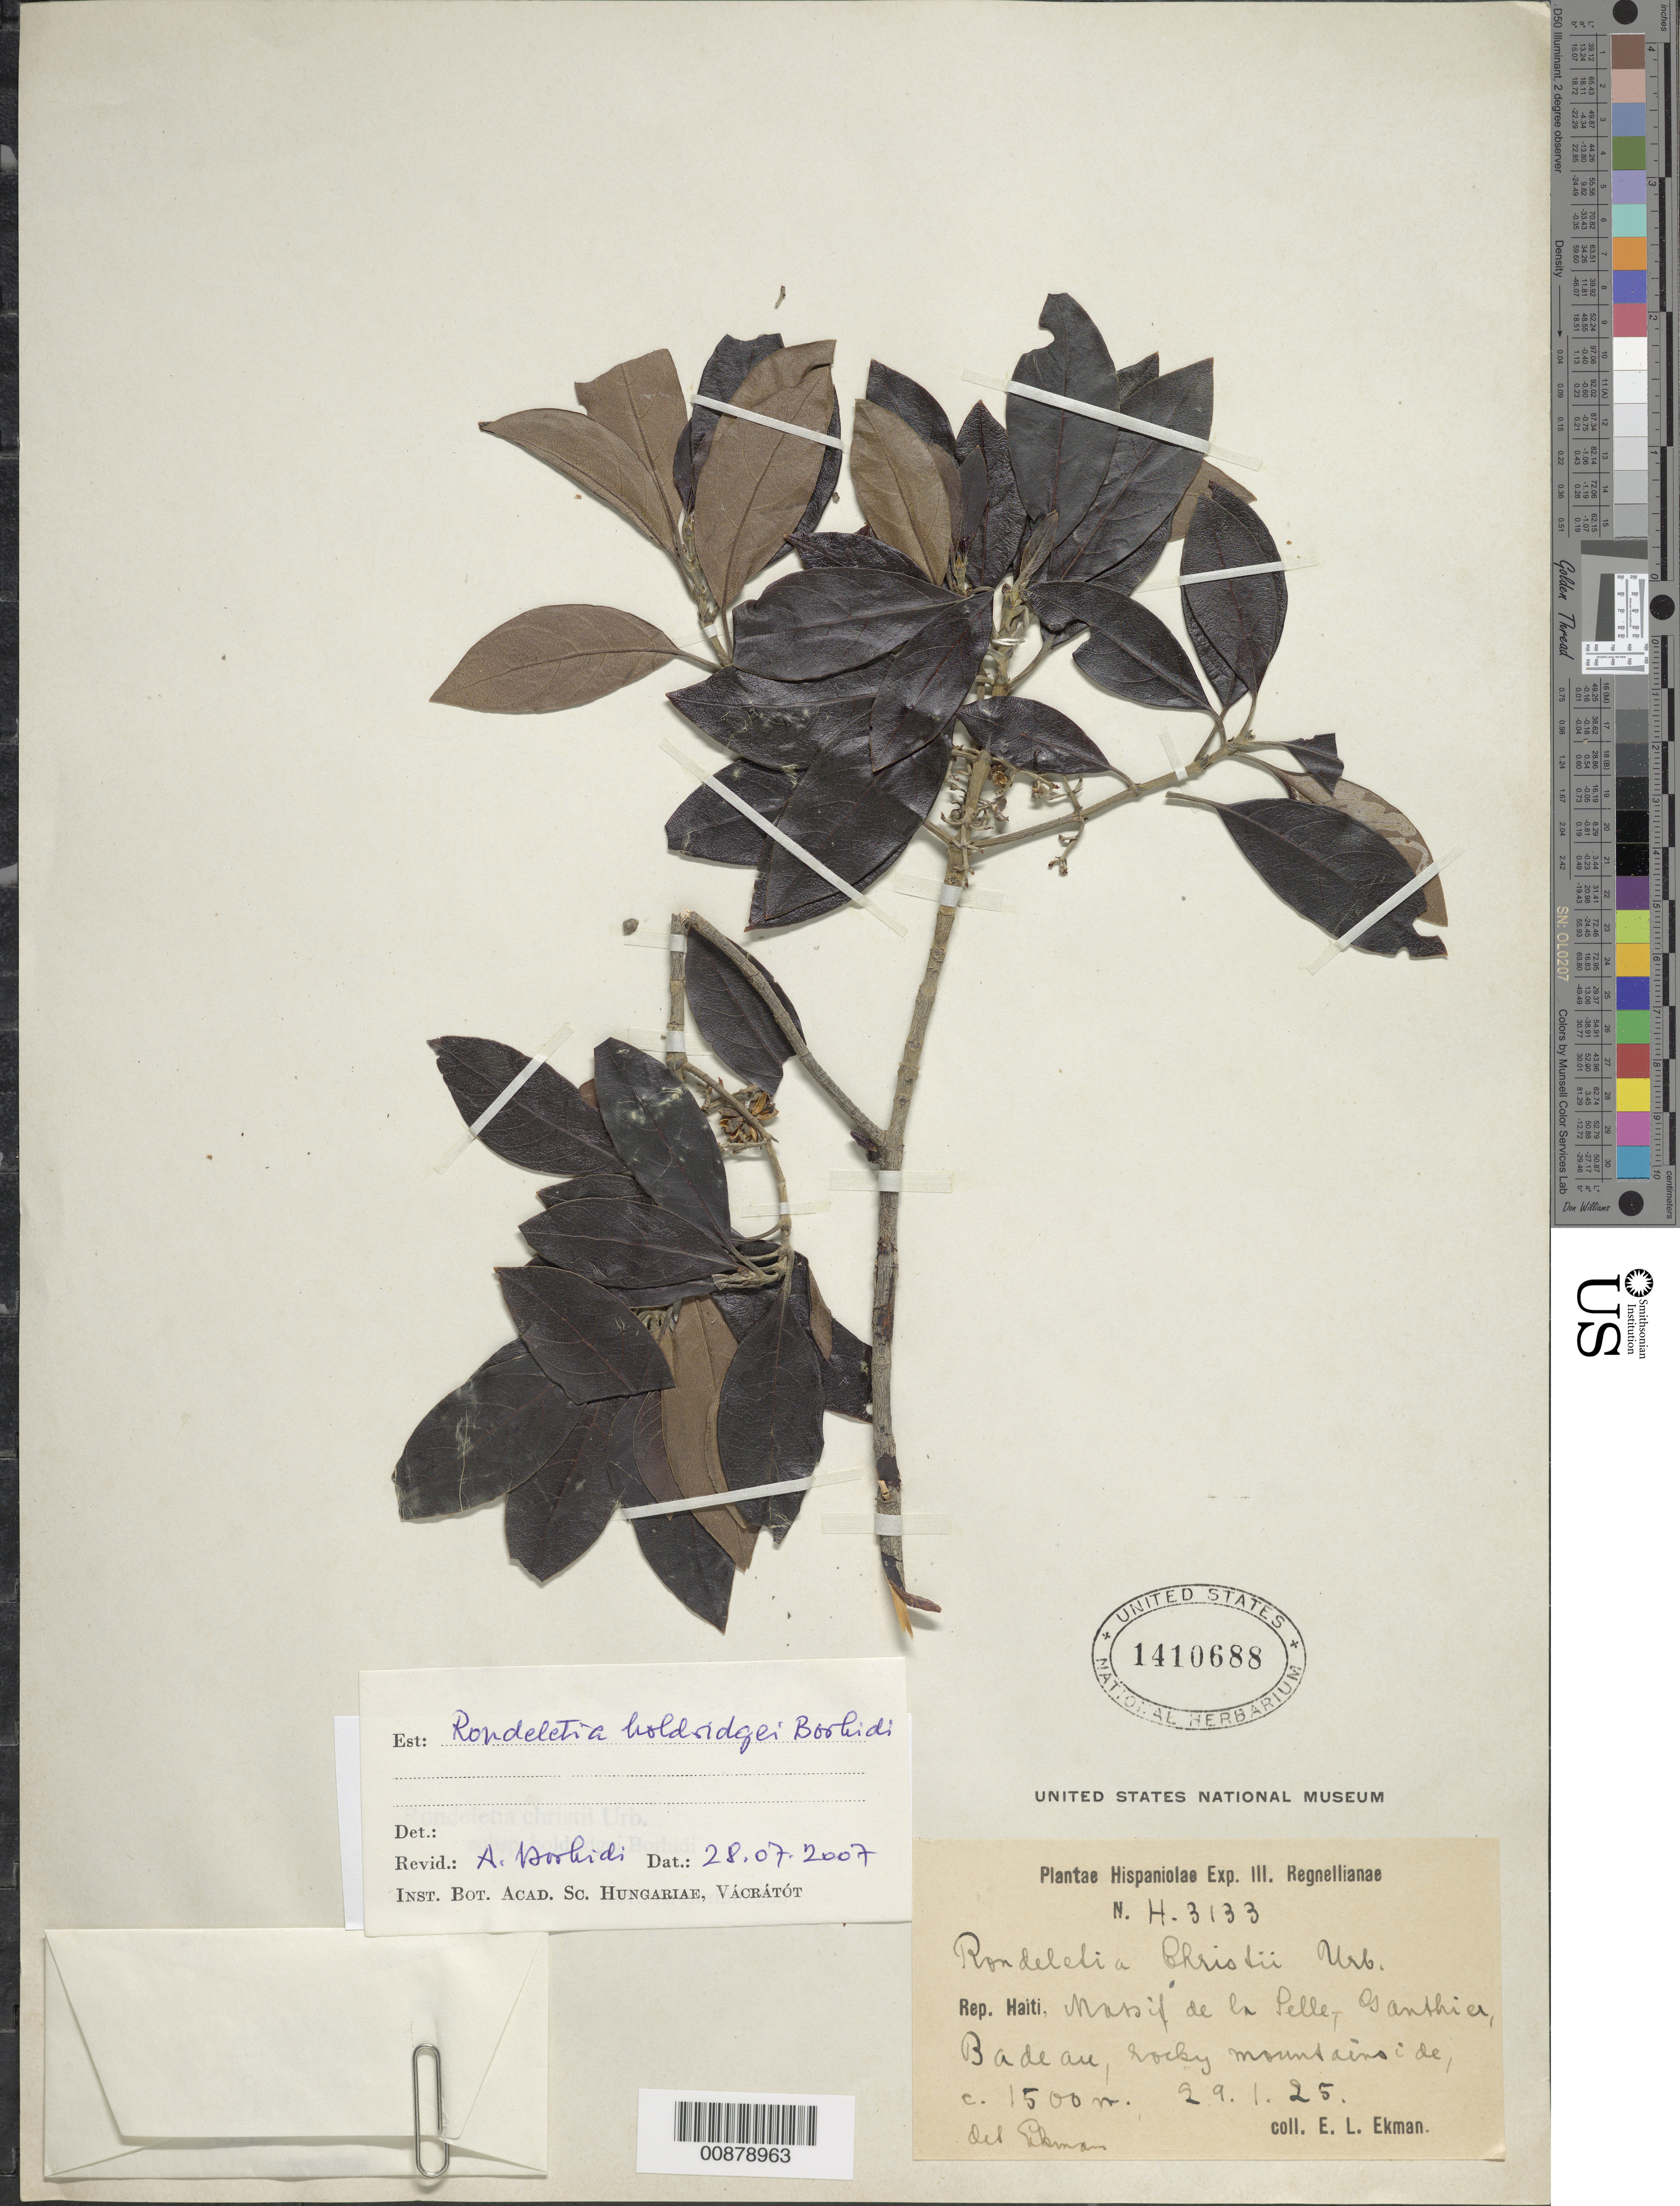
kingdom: Plantae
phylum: Tracheophyta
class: Magnoliopsida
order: Gentianales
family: Rubiaceae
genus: Rondeletia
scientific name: Rondeletia sp.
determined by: Borhidi, Attila L.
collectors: E. L. Ekman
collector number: H 3133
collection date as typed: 29 Jan 1925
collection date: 1925-01-29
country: Haiti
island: Hispaniola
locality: Massif de la Pelle, Ganthia, Badeau.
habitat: rocky mountainside.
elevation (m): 1500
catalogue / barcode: US 1410688